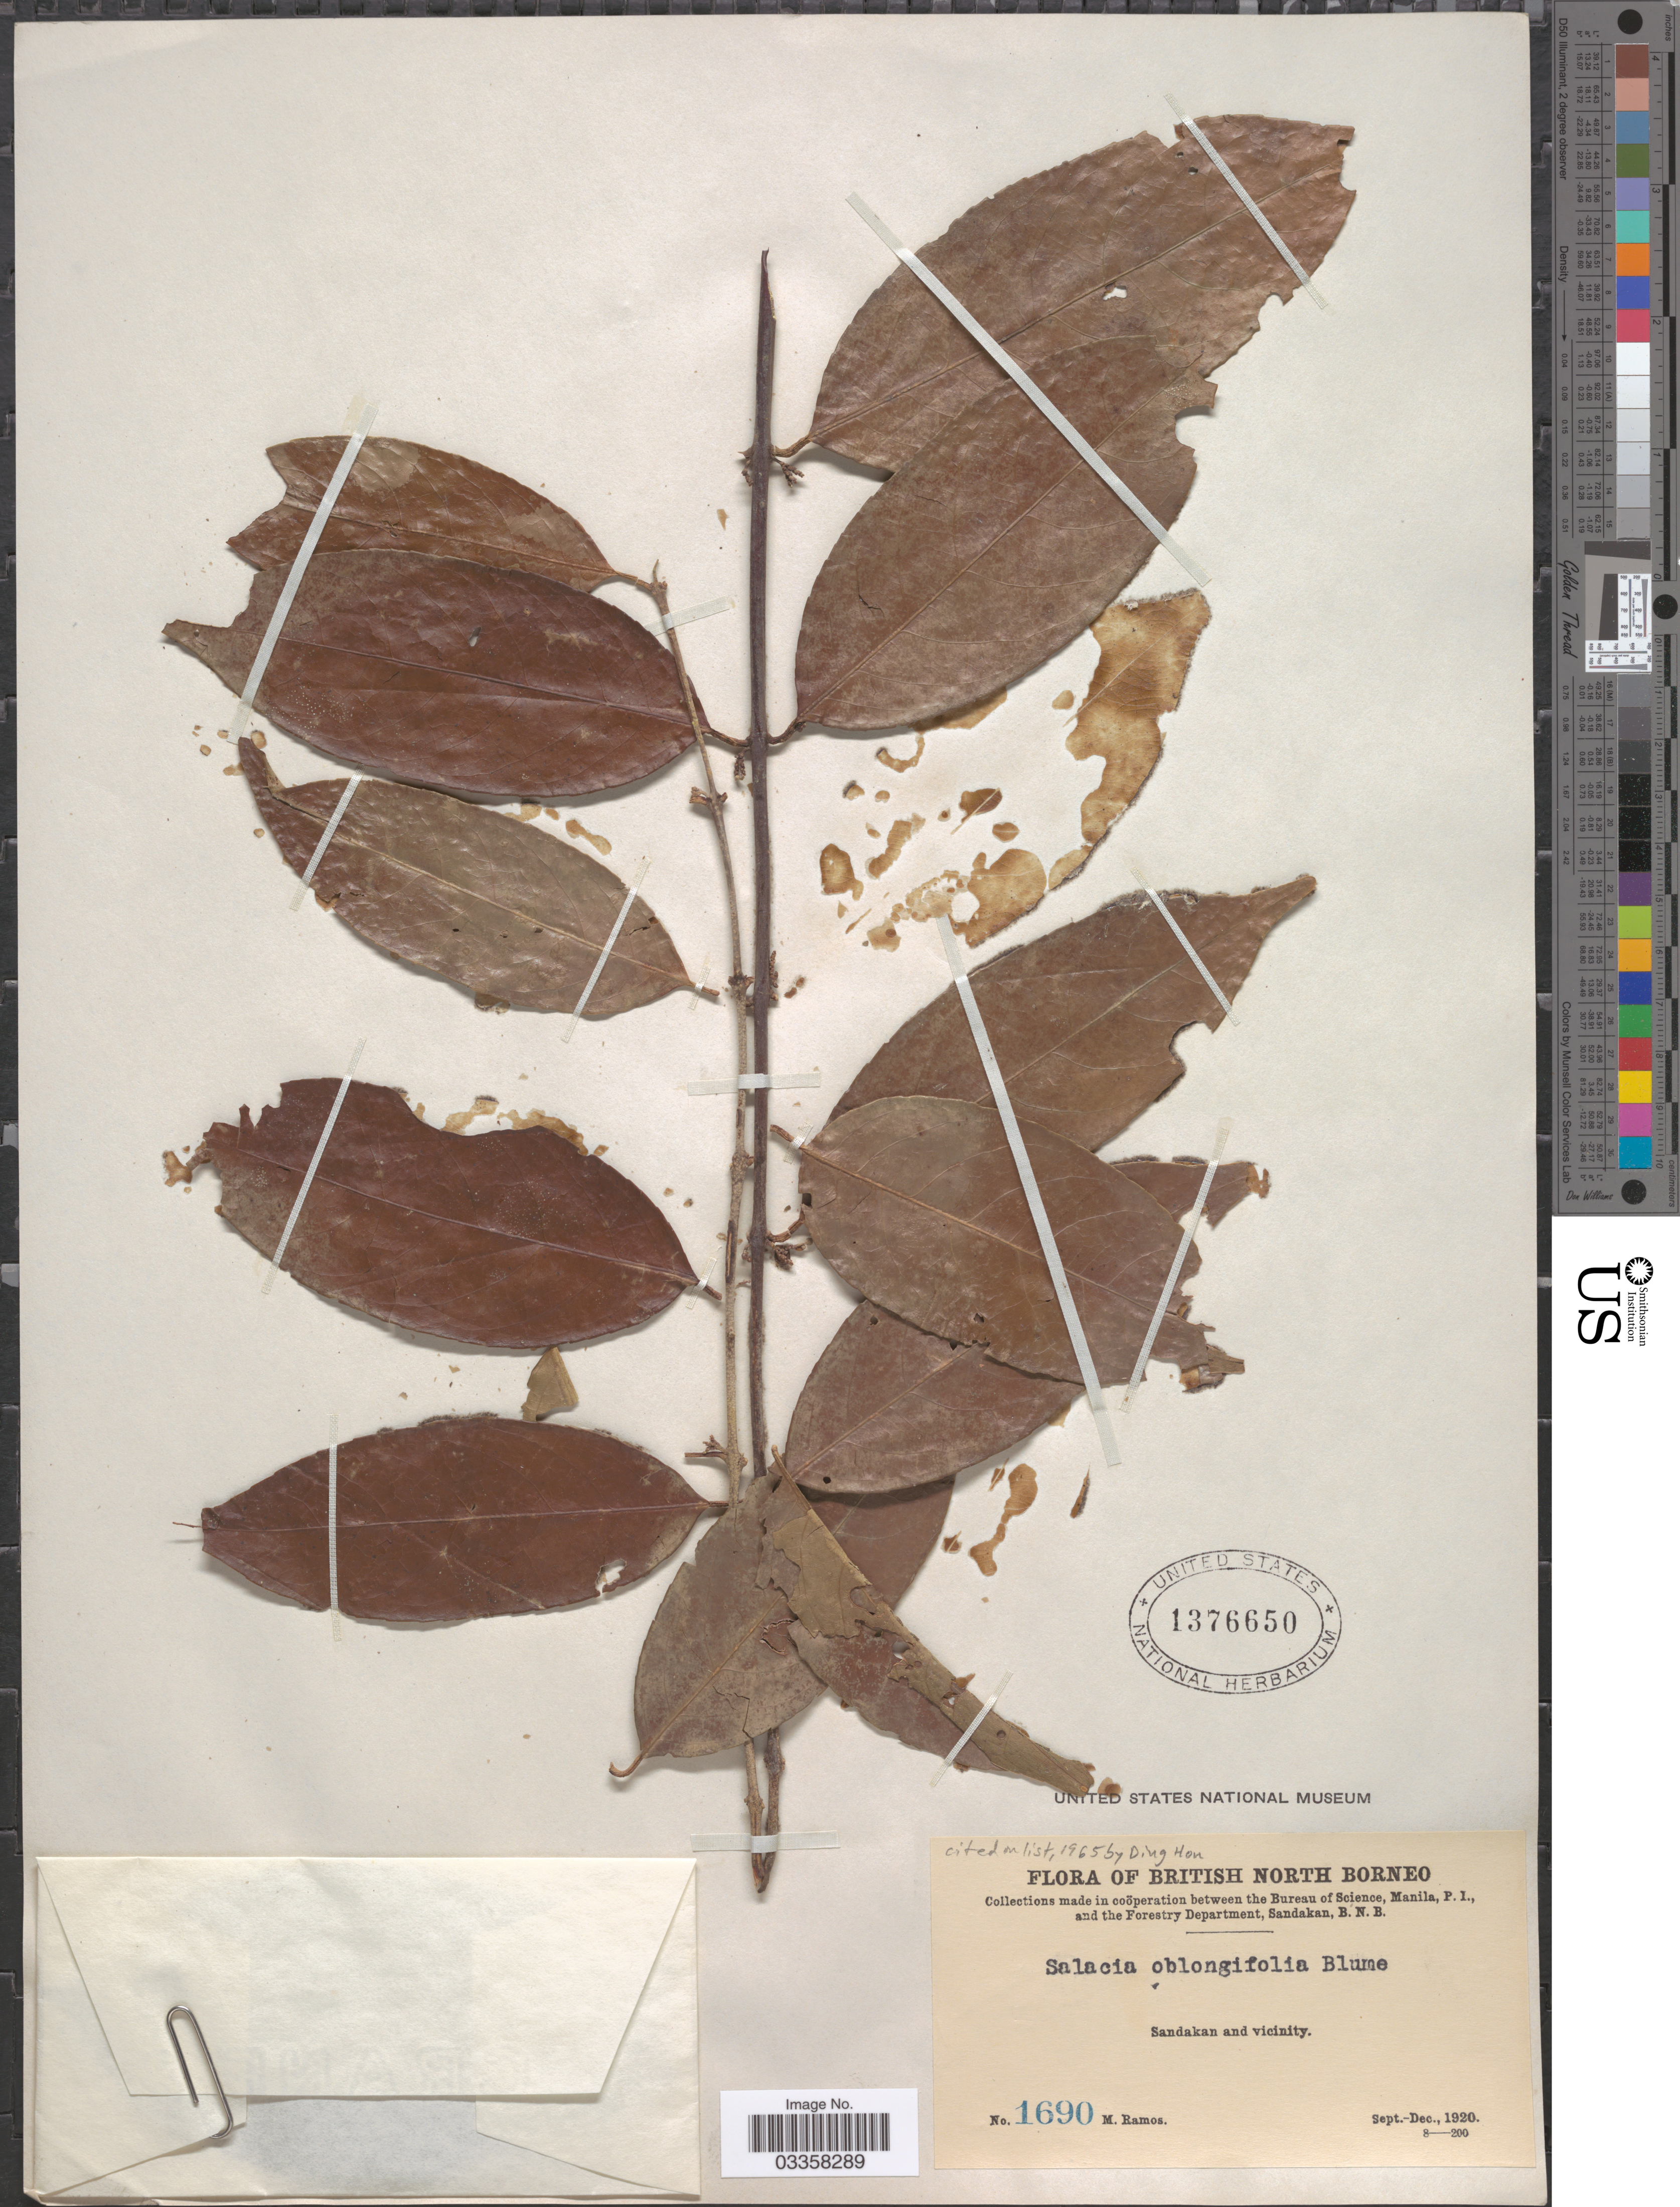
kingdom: Plantae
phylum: Tracheophyta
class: Magnoliopsida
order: Celastrales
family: Celastraceae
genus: Salacia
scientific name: Salacia oblongifolia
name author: (Mart.) G. Don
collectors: M. Ramos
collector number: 1690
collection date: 1920-09/1920-12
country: Malaysia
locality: British North Borneo. Sandakan and vicinity.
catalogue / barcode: US 1376650